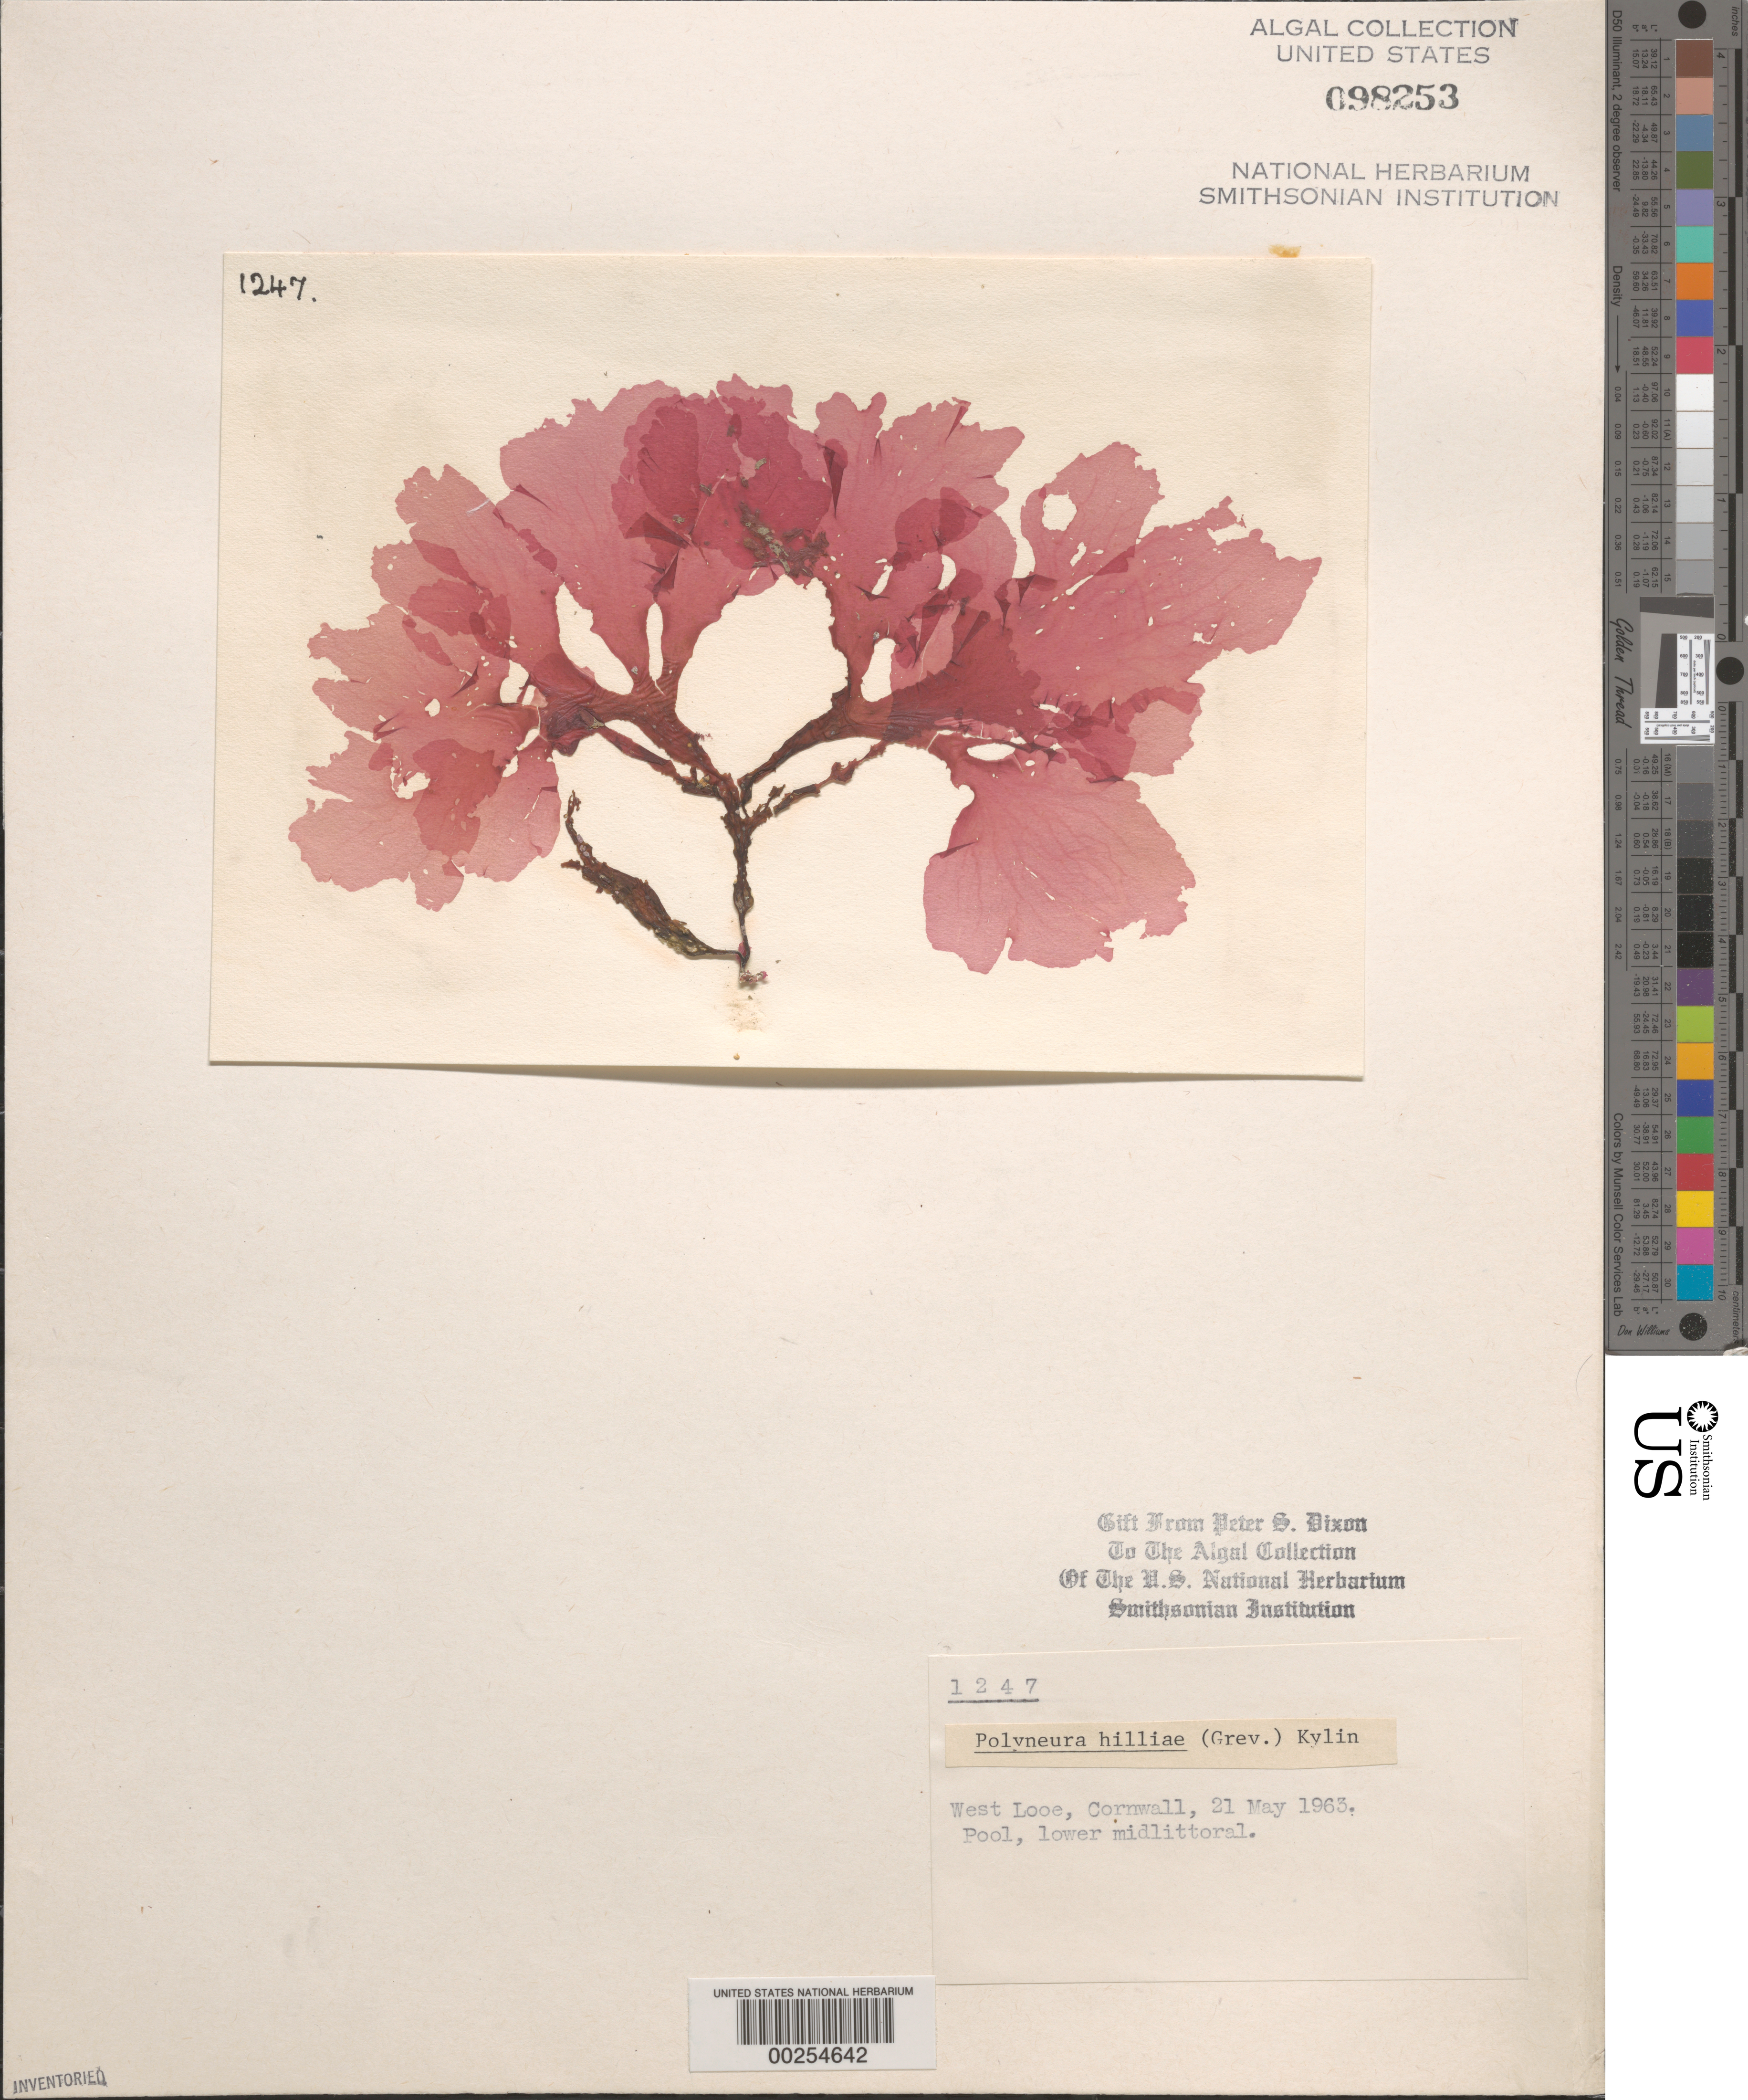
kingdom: Plantae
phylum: Rhodophyta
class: Florideophyceae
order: Ceramiales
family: Delesseriaceae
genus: Polyneura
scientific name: Polyneura bonnemaisonii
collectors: P. S. Dixon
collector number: PSD 1247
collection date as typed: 21 May 1963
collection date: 1963-05-21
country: United Kingdom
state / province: England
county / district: Cornwall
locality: West Looe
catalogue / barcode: US 98253